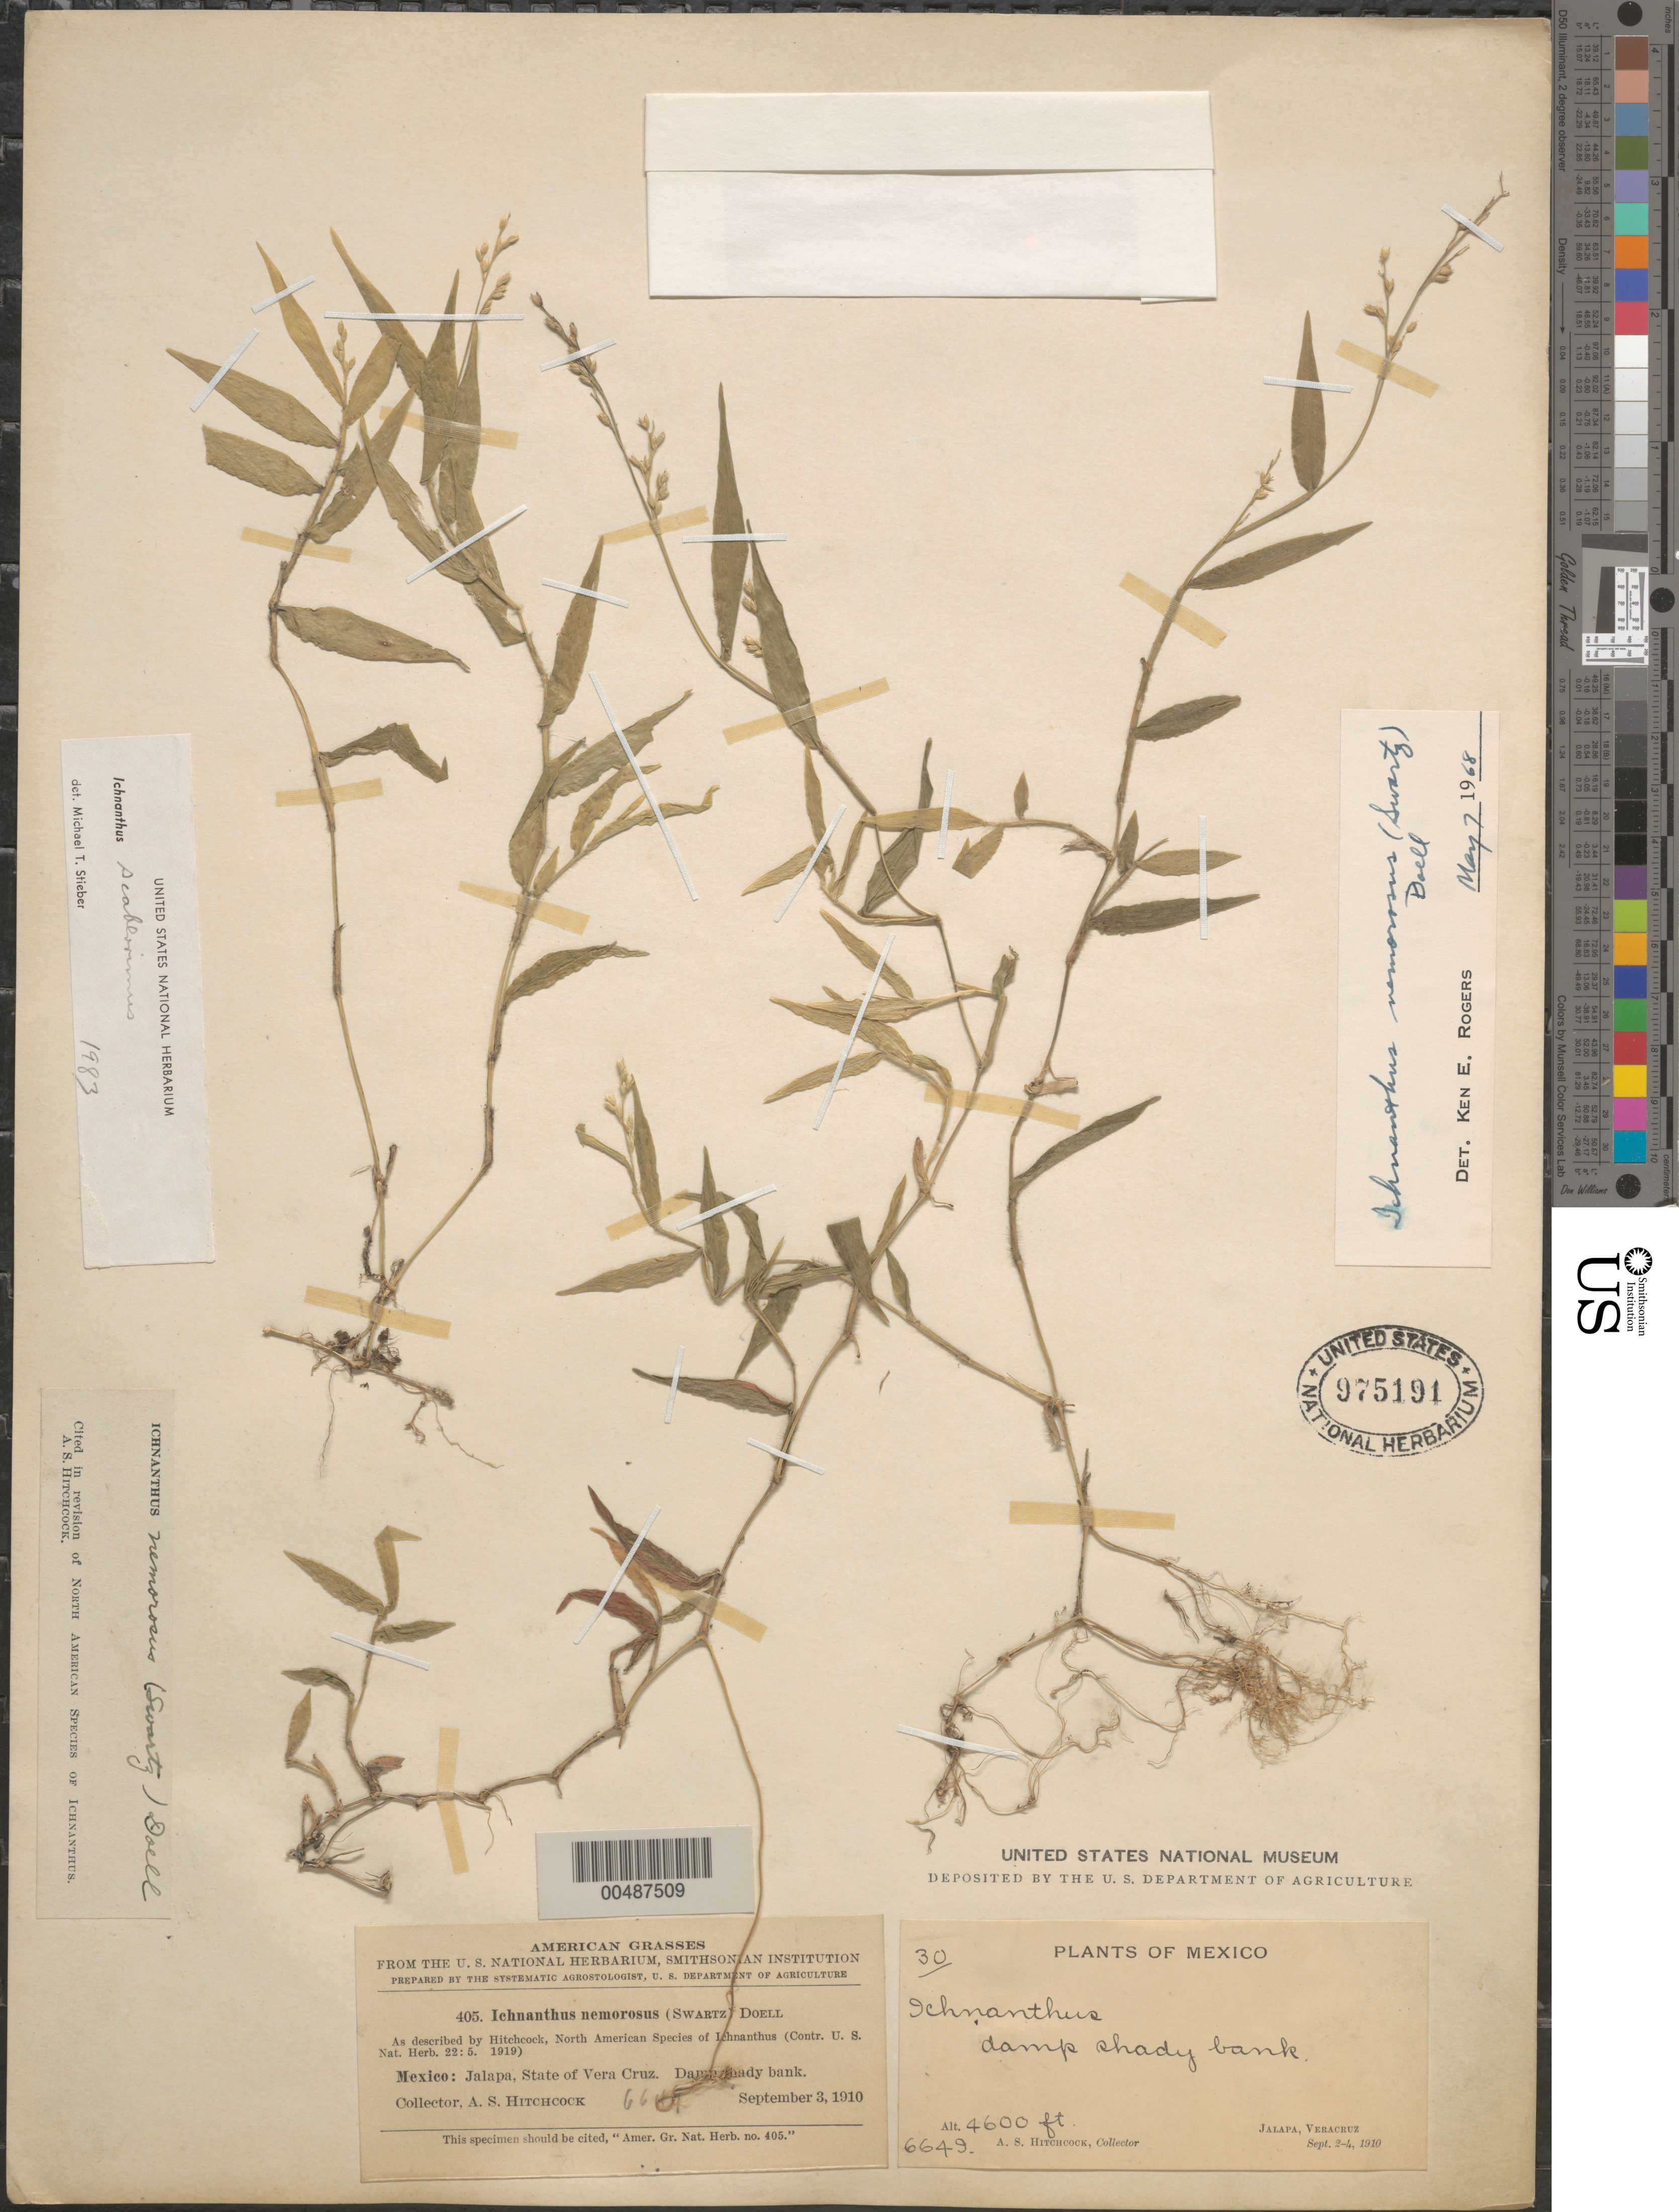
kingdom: Plantae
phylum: Tracheophyta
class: Liliopsida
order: Poales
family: Poaceae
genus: Hildaea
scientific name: Hildaea nemorosa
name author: (Sw.) C. Silva & R.P. Oliveira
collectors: A. S. Hitchcock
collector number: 6649/405/30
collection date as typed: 3 Sep 1910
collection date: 1910-09-03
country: Mexico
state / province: Veracruz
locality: Jalapa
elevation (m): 1402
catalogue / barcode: US 975191